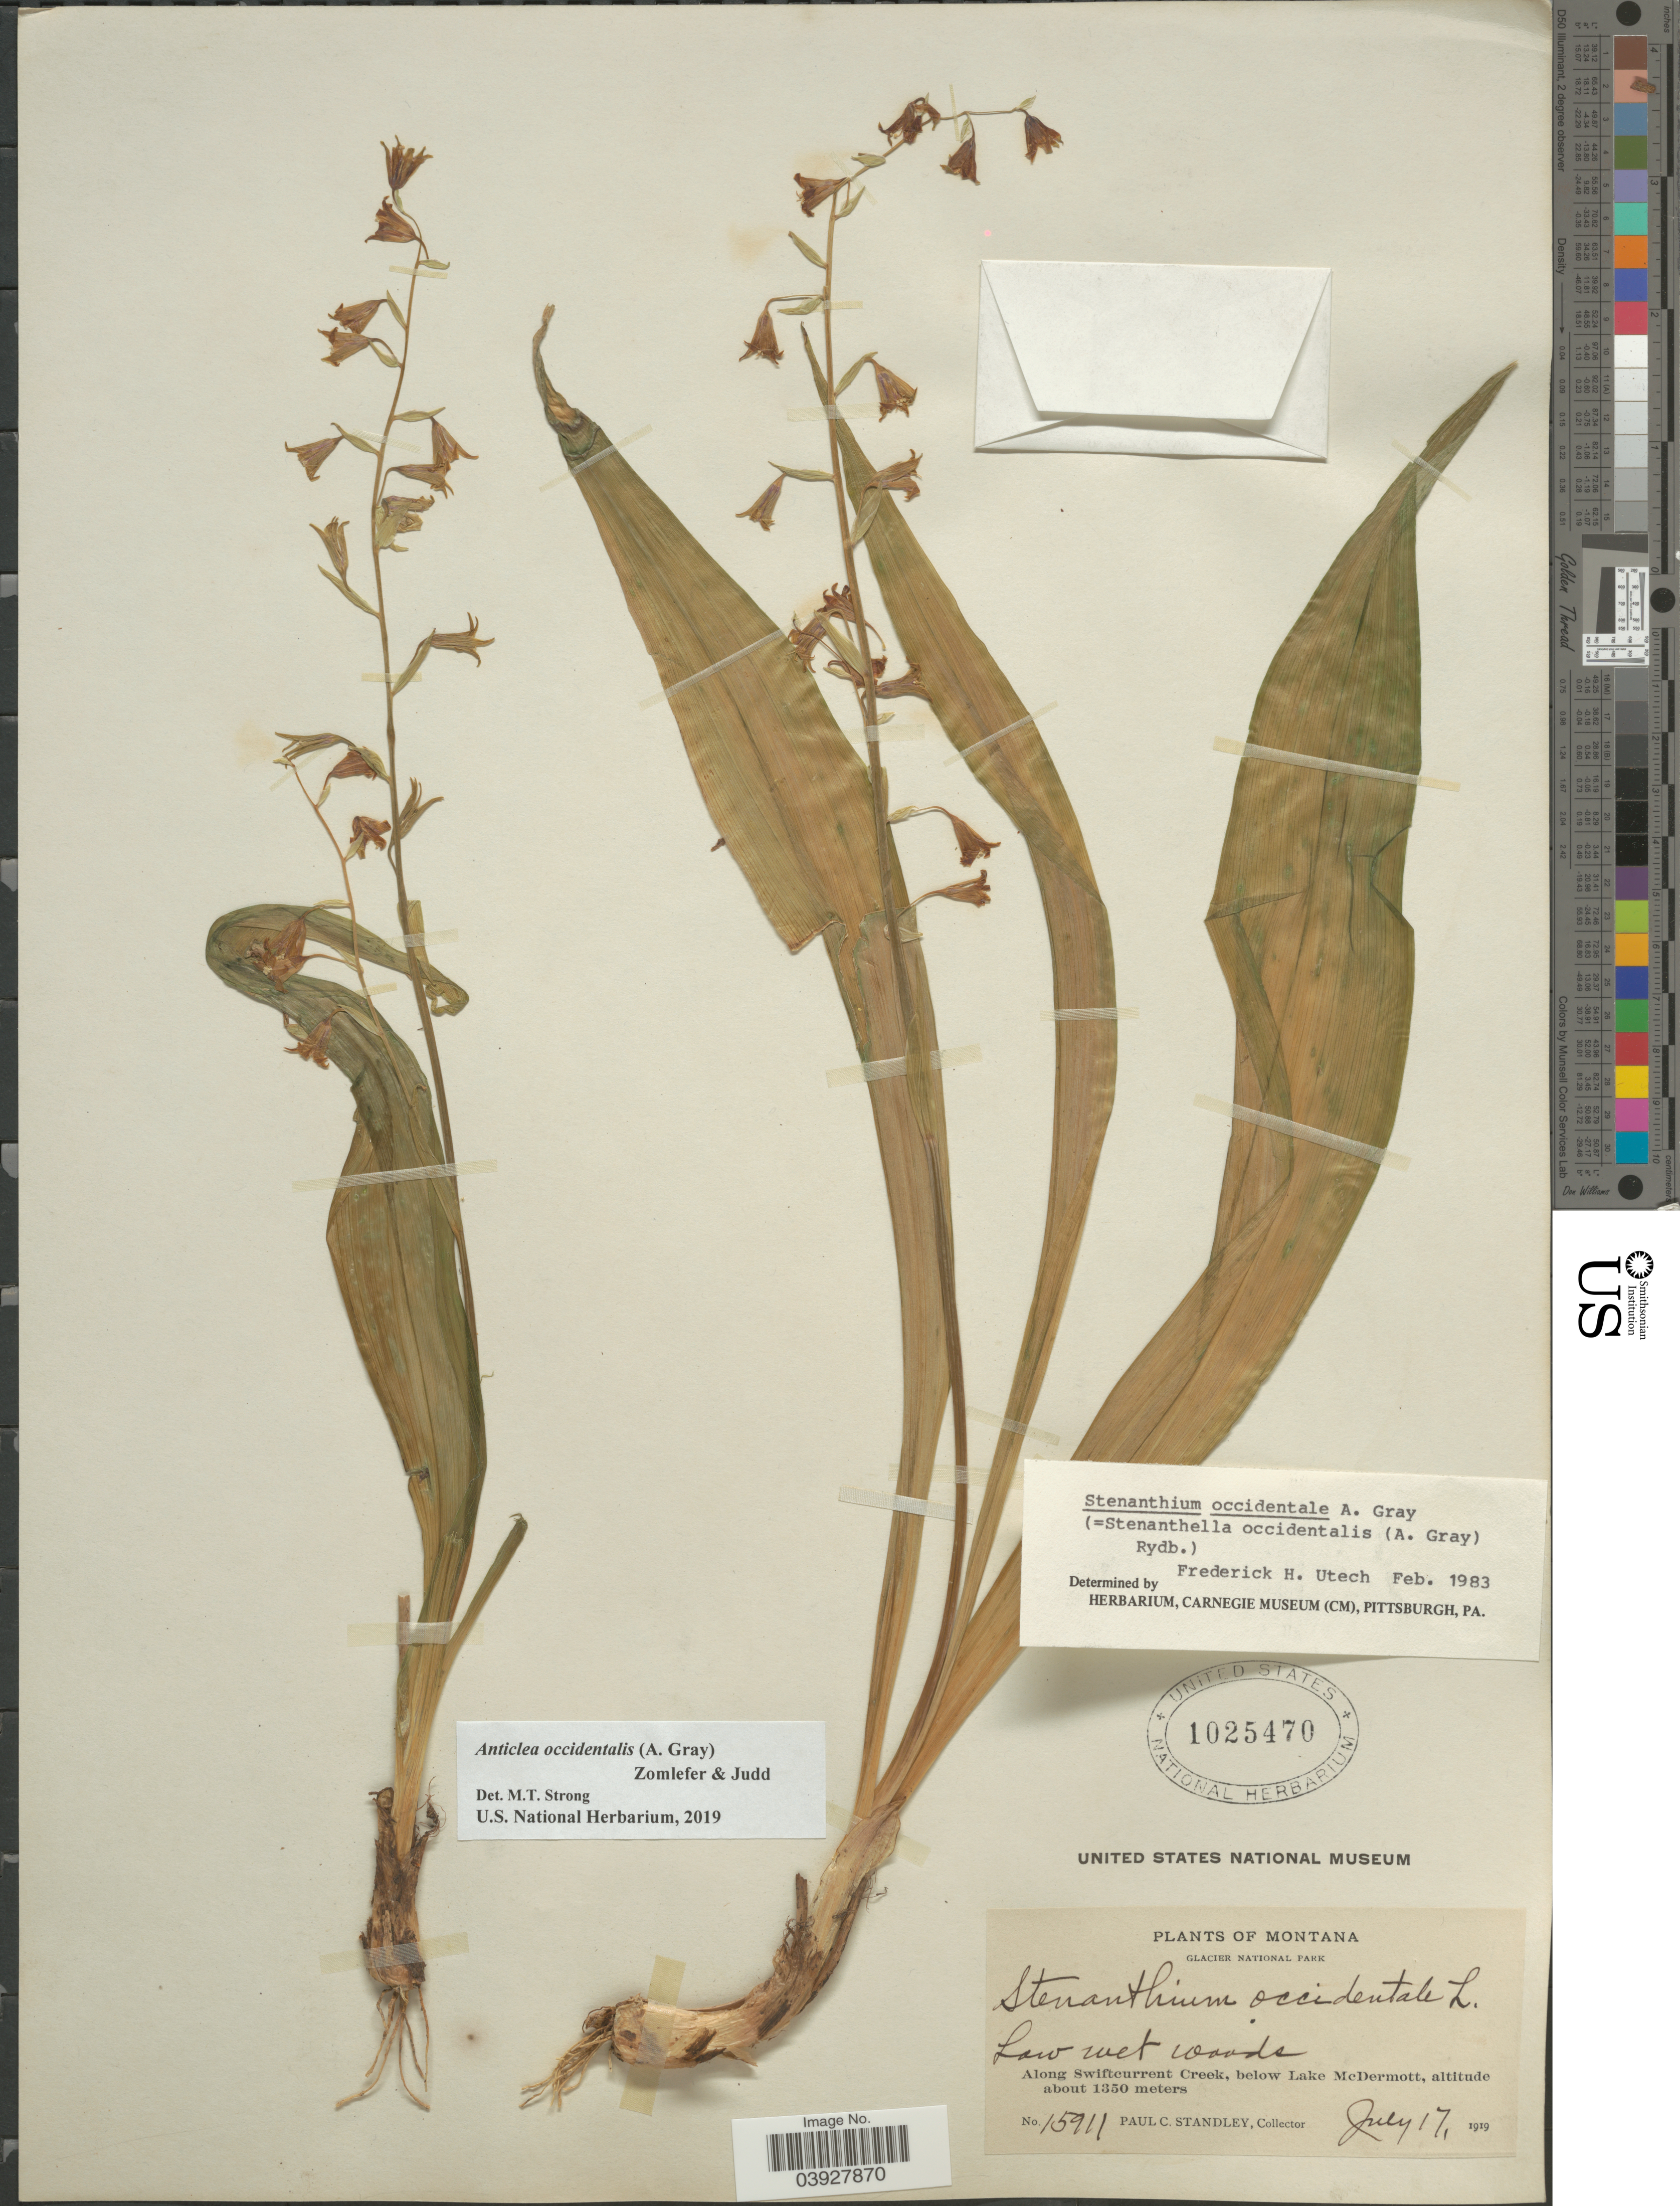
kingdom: Plantae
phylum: Tracheophyta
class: Liliopsida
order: Liliales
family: Melanthiaceae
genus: Anticlea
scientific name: Anticlea occidentalis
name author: (A. Gray) Zomlefer & Judd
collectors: P. C. Standley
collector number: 15911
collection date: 1919-07-17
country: United States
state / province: Montana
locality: Glacier National Park. Along Swiftcurrent Creek, below Lake McDermott.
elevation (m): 1350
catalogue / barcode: US 1025470